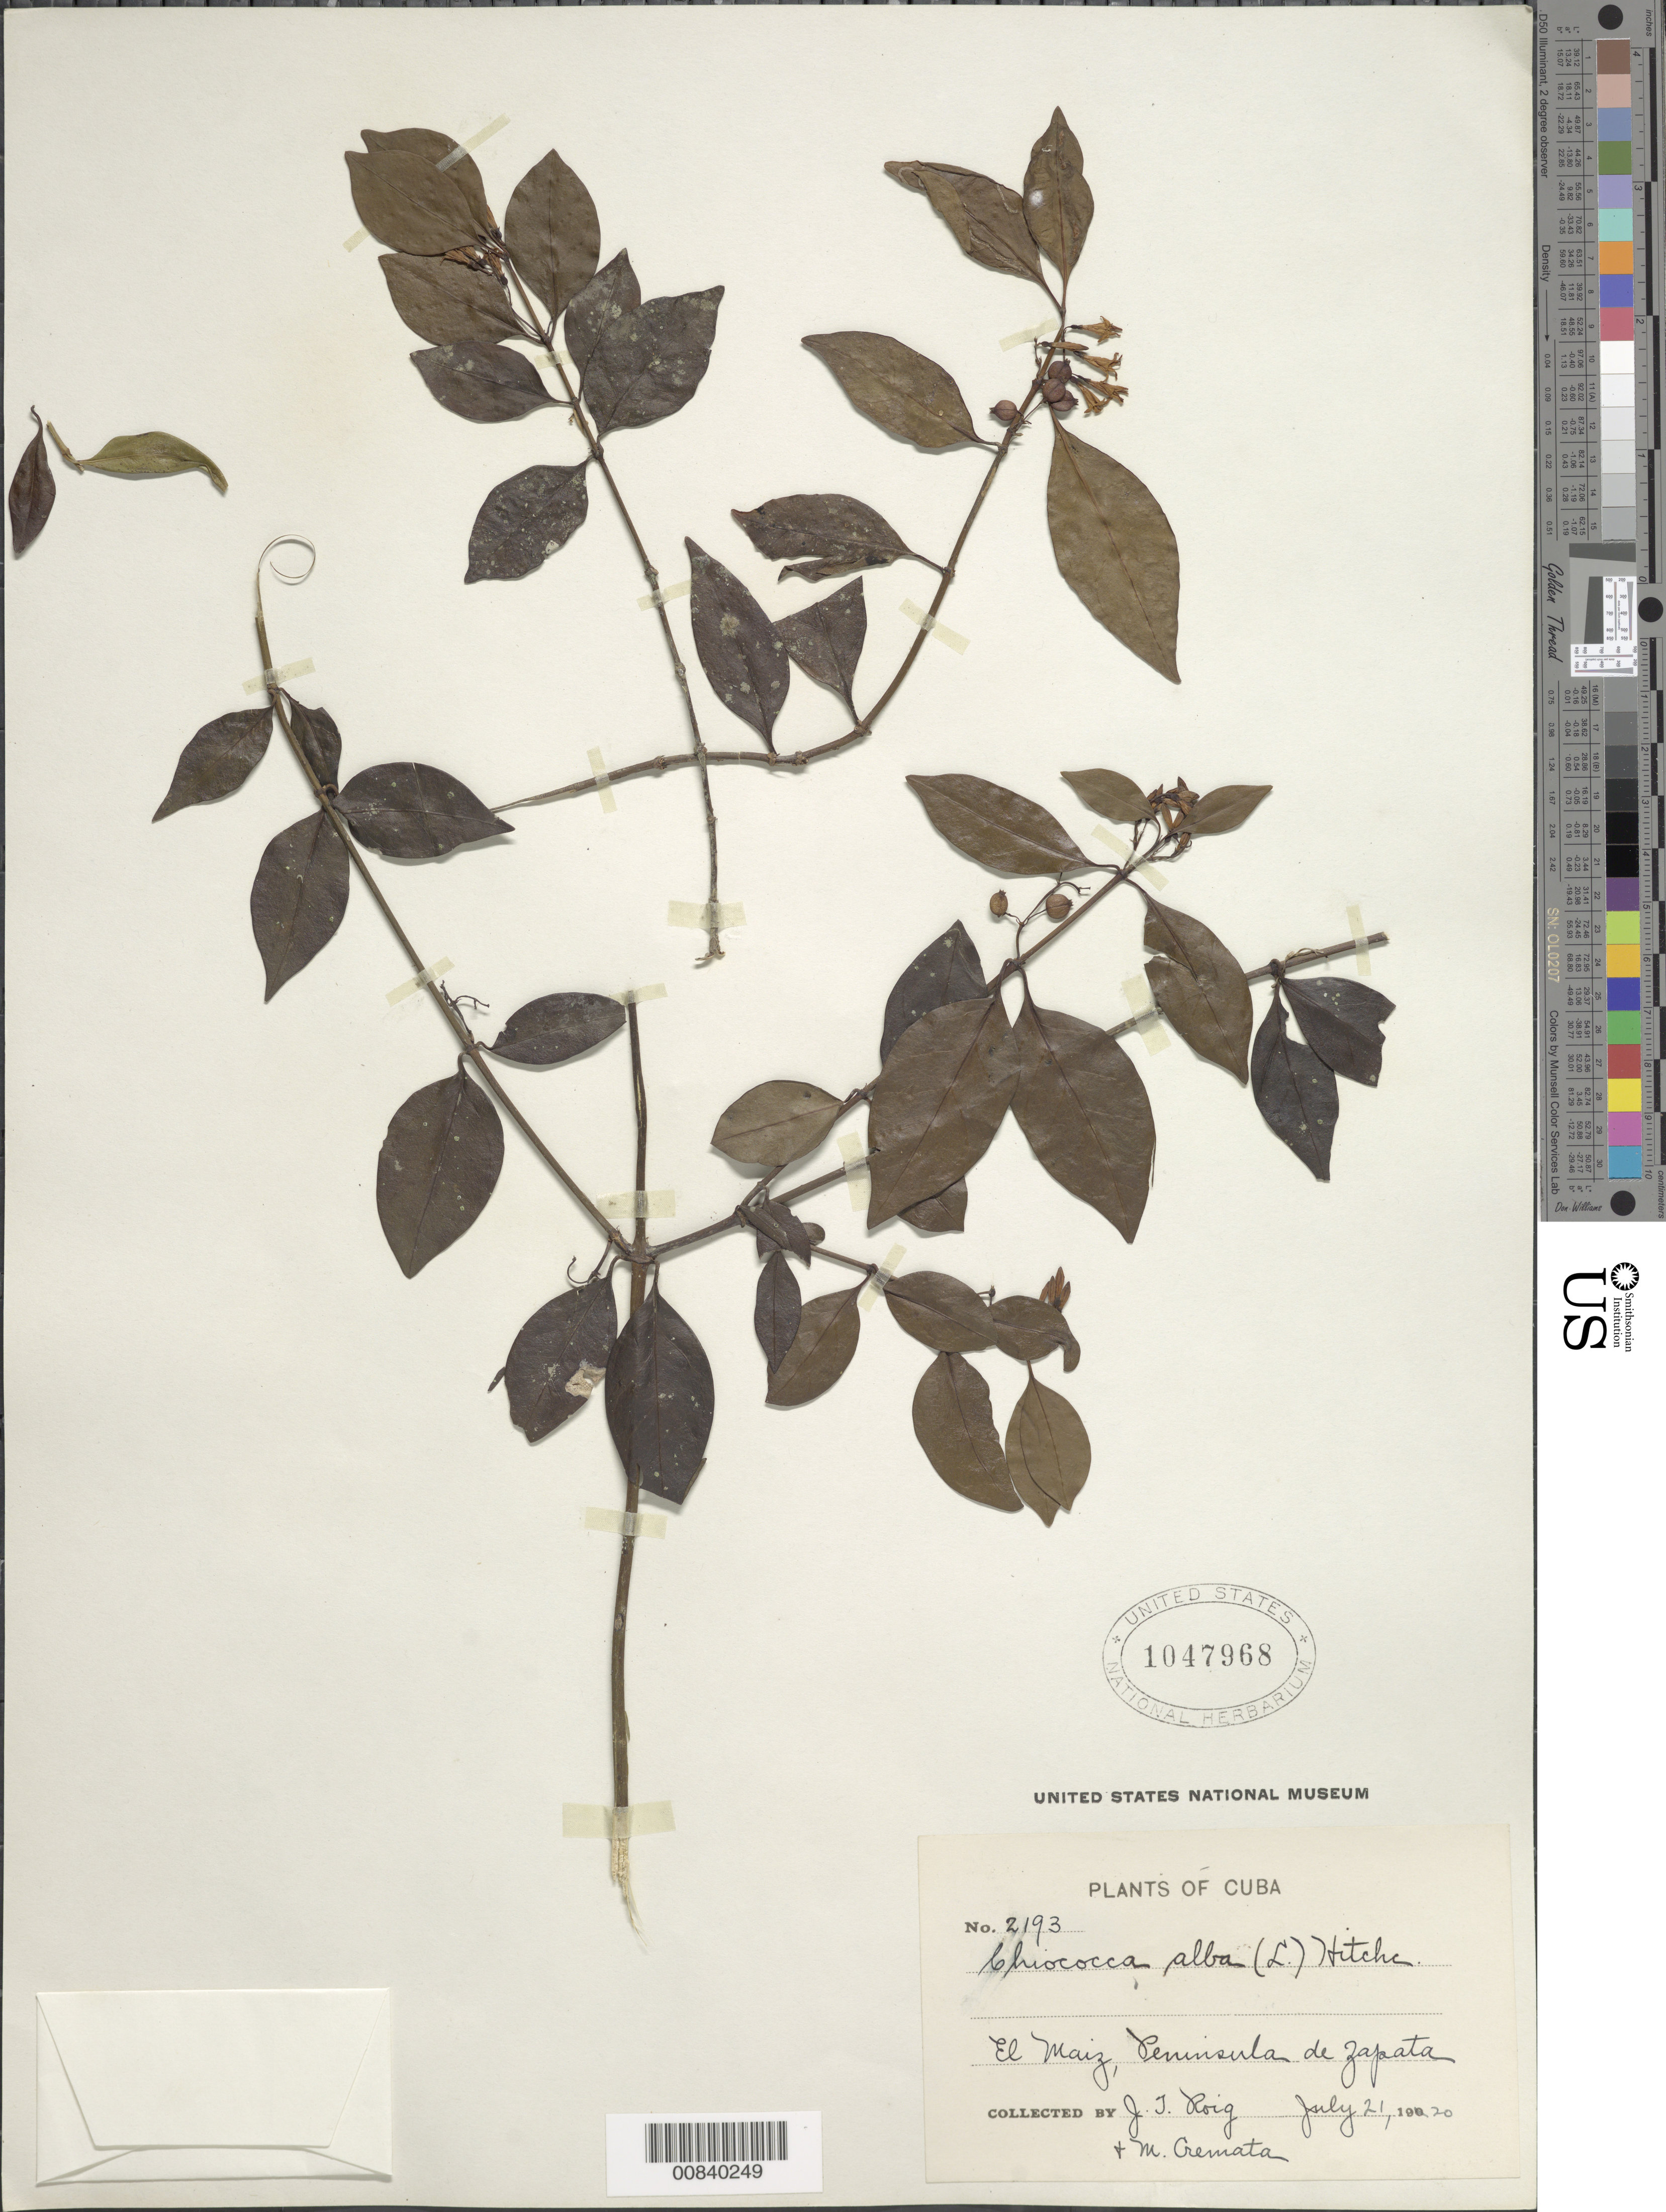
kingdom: Plantae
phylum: Tracheophyta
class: Magnoliopsida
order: Gentianales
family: Rubiaceae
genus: Chiococca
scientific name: Chiococca alba subsp. alba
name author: (L.) Hitchc.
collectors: J. Roig & M. Cremata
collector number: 2193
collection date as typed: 21 Jul 1920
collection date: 1920-07-21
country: Cuba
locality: El Maiz, Peninsula de Zapata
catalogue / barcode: US 1047968